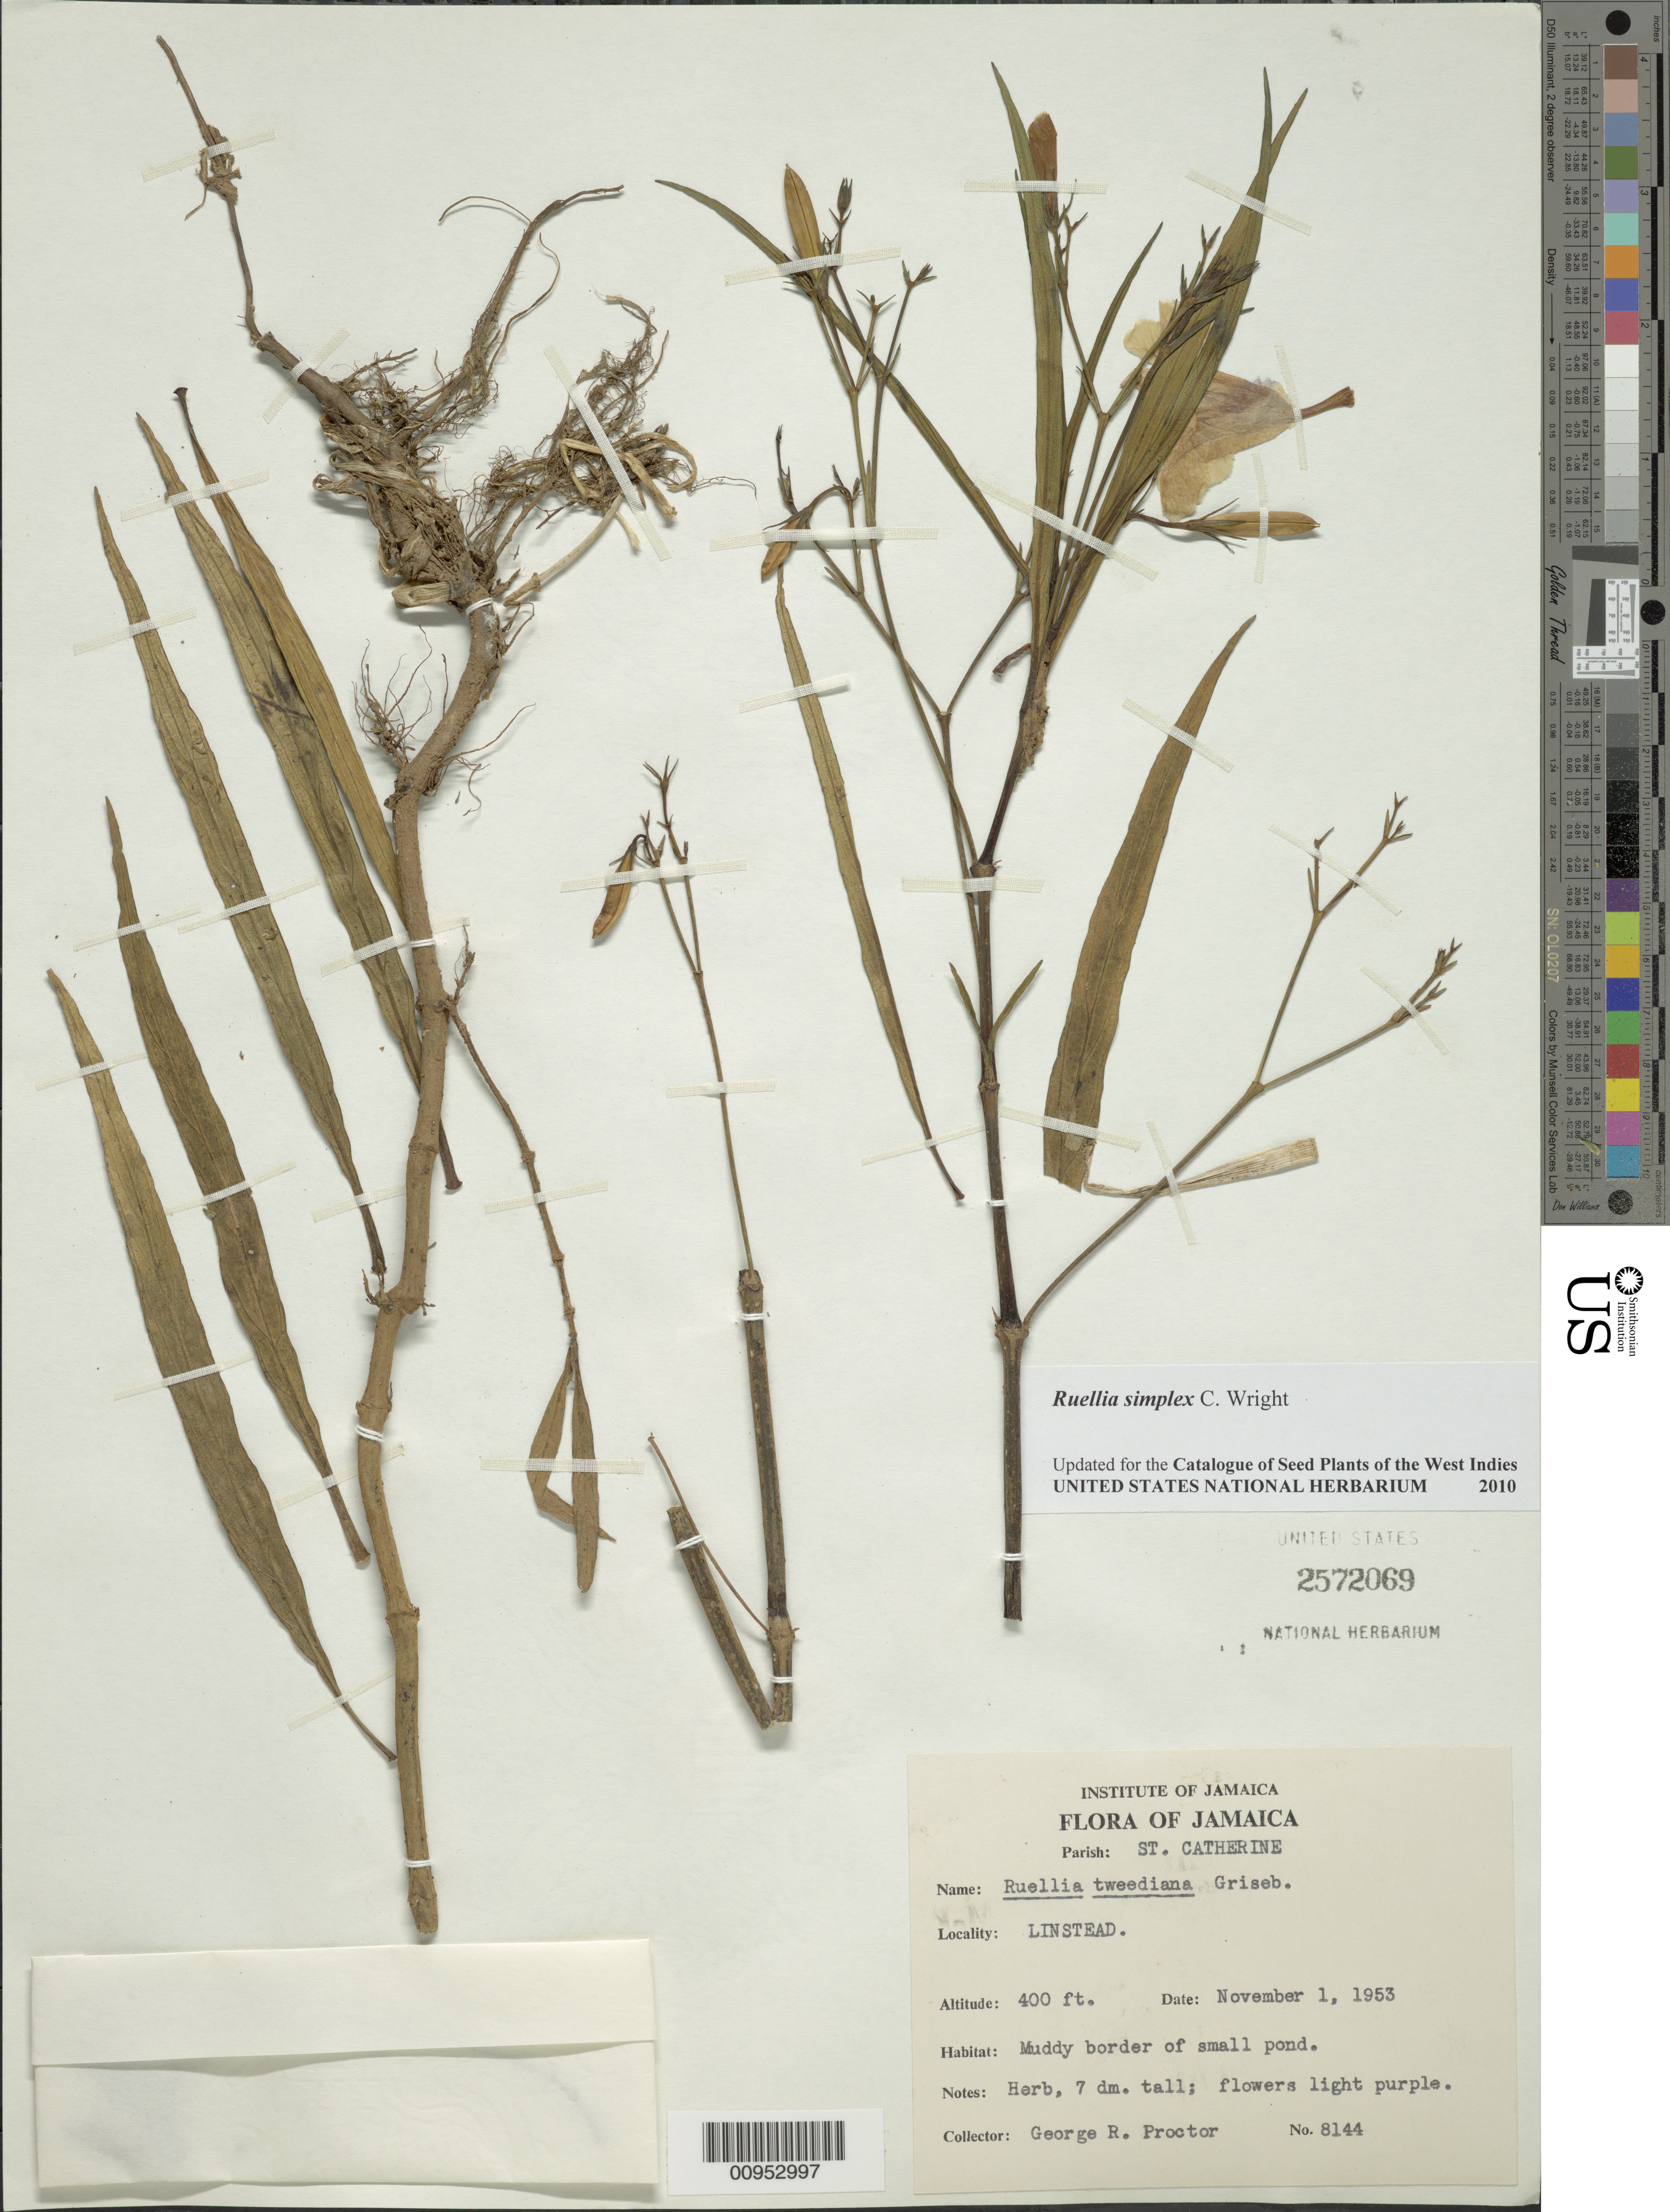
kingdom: Plantae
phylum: Tracheophyta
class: Magnoliopsida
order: Lamiales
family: Acanthaceae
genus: Ruellia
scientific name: Ruellia simplex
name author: C. Wright in Sauvalle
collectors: G. R. Proctor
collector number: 8144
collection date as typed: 01 Nov 1953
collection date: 1953-11-01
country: Jamaica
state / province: Saint Catherine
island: Jamaica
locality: Linstead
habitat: Muddy border of small pond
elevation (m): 122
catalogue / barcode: US 2572069